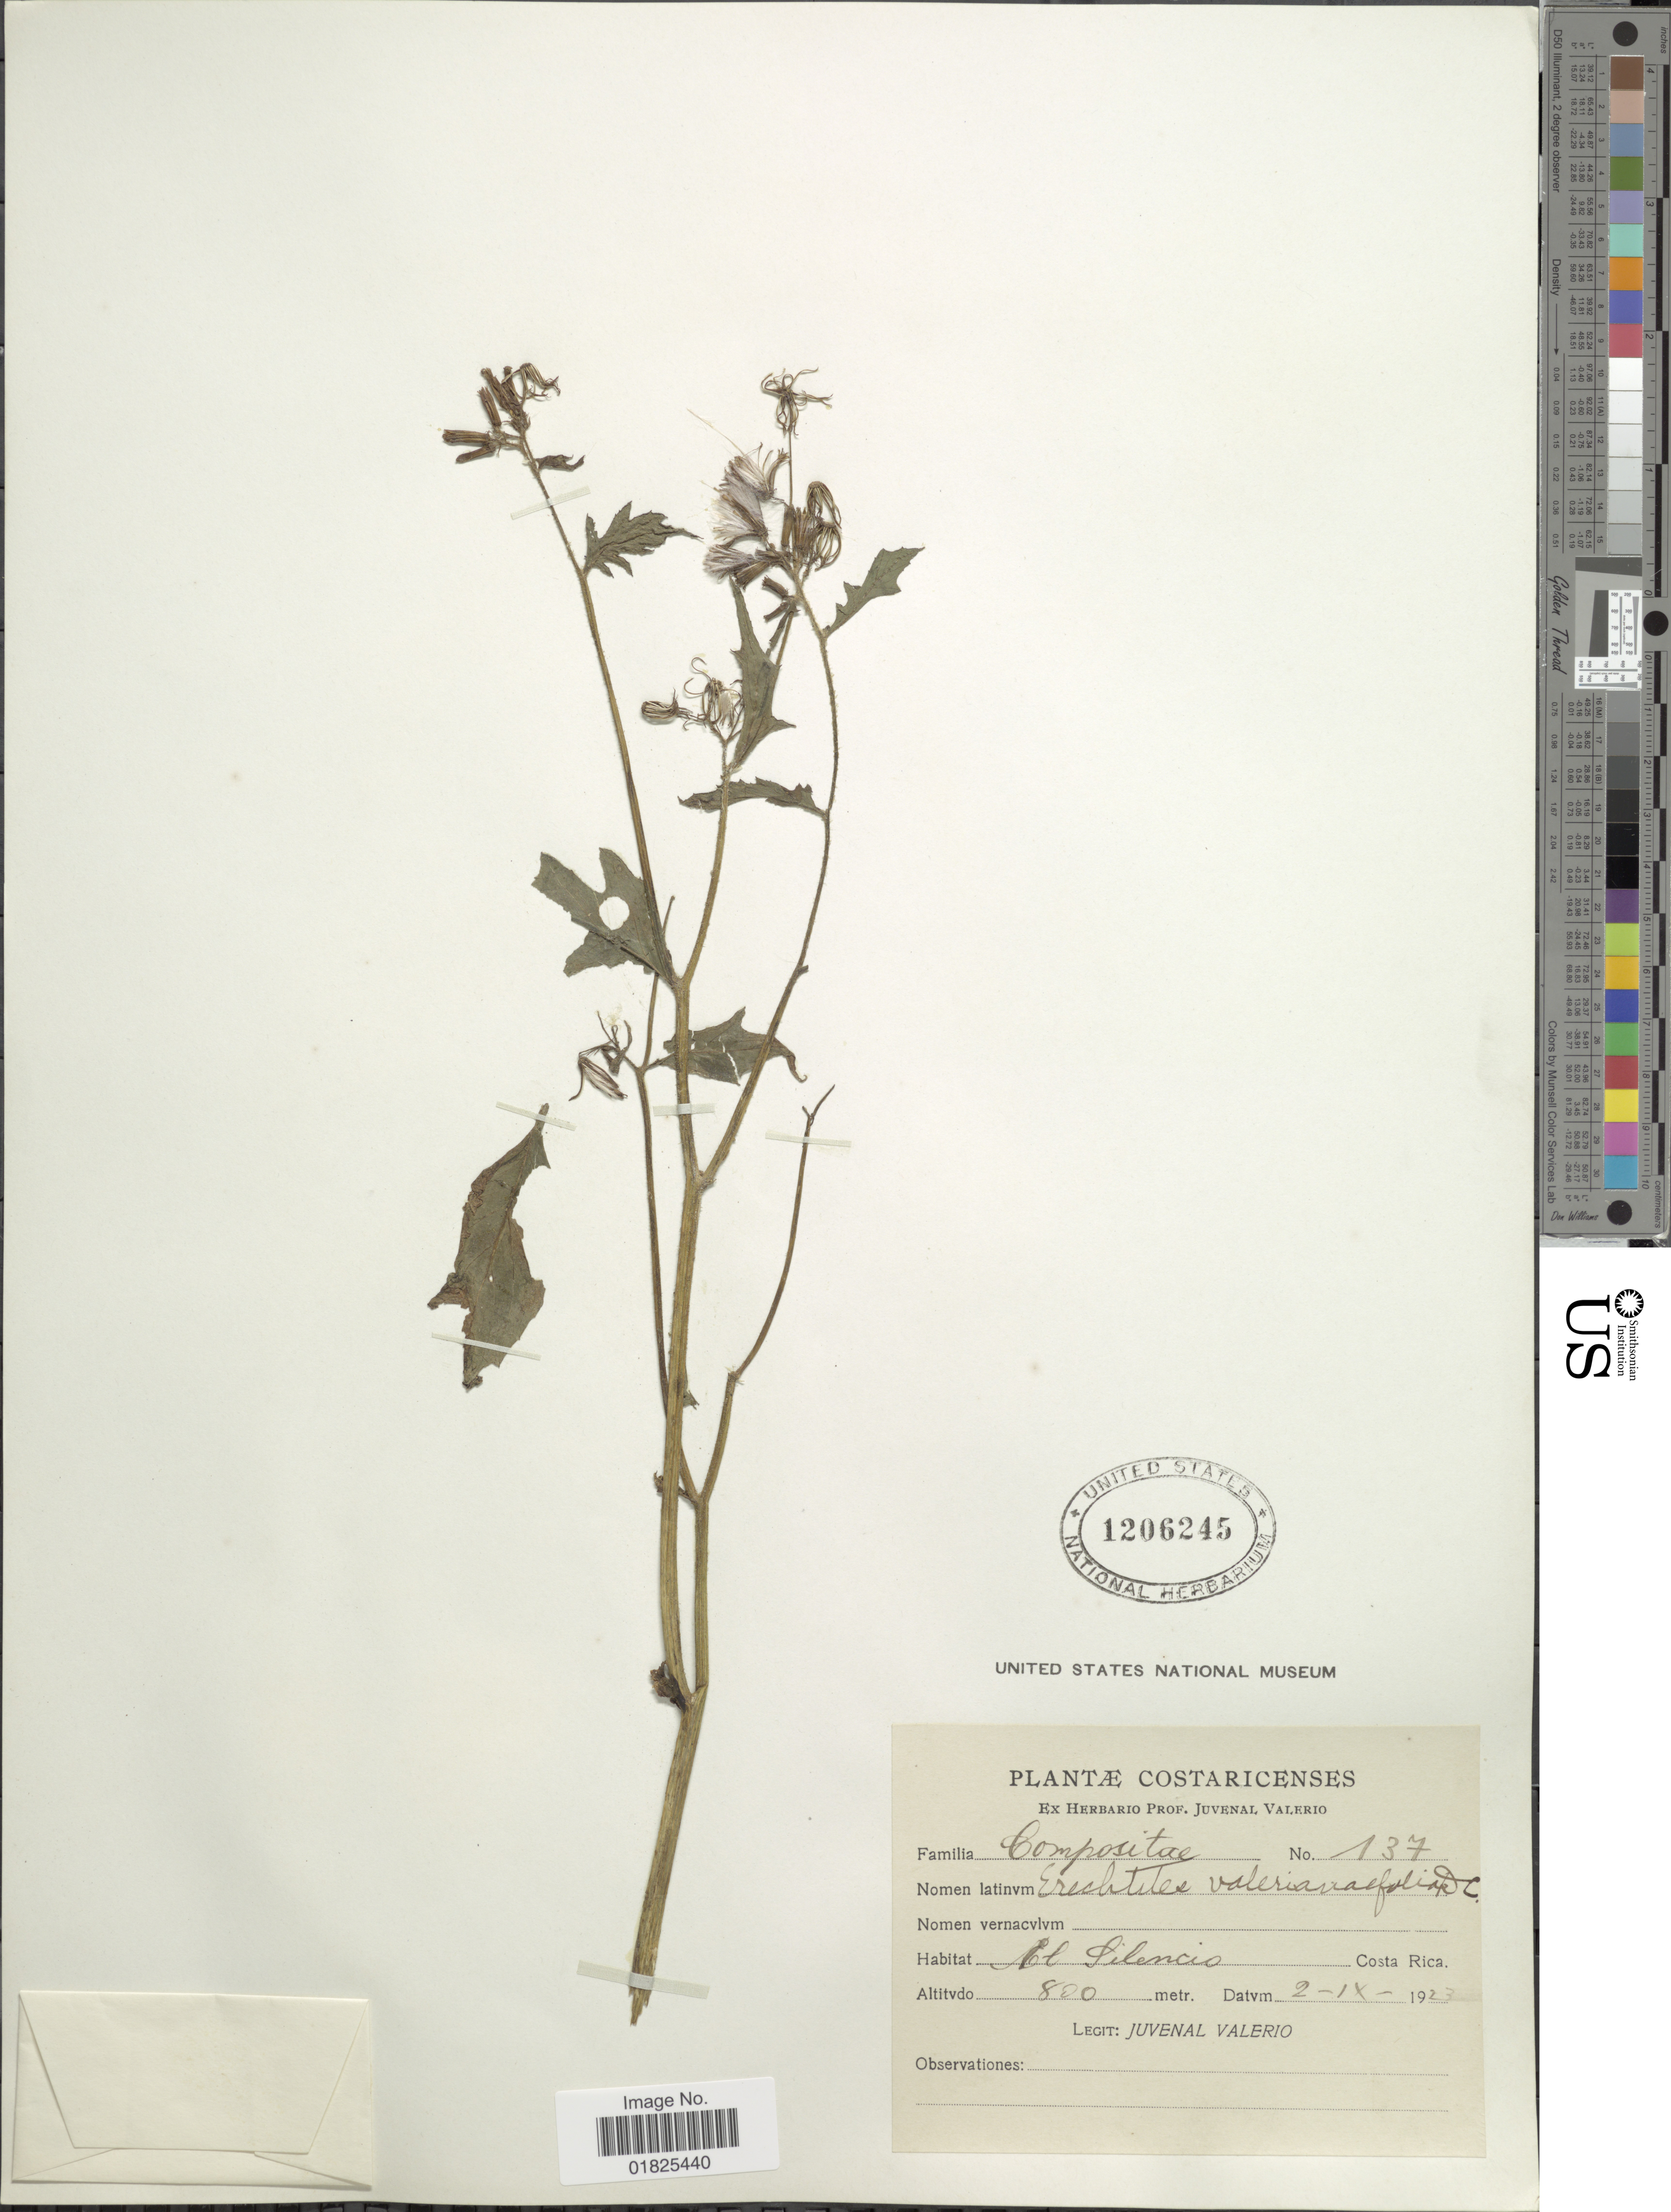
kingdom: Plantae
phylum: Tracheophyta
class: Magnoliopsida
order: Asterales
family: Asteraceae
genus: Erechtites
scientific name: Erechtites valerianifolius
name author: (Link ex Spreng.) DC.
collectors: J. Valerio R.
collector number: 137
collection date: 1923-09-02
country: Costa Rica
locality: El Silencio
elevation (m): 800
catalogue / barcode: US 1206245